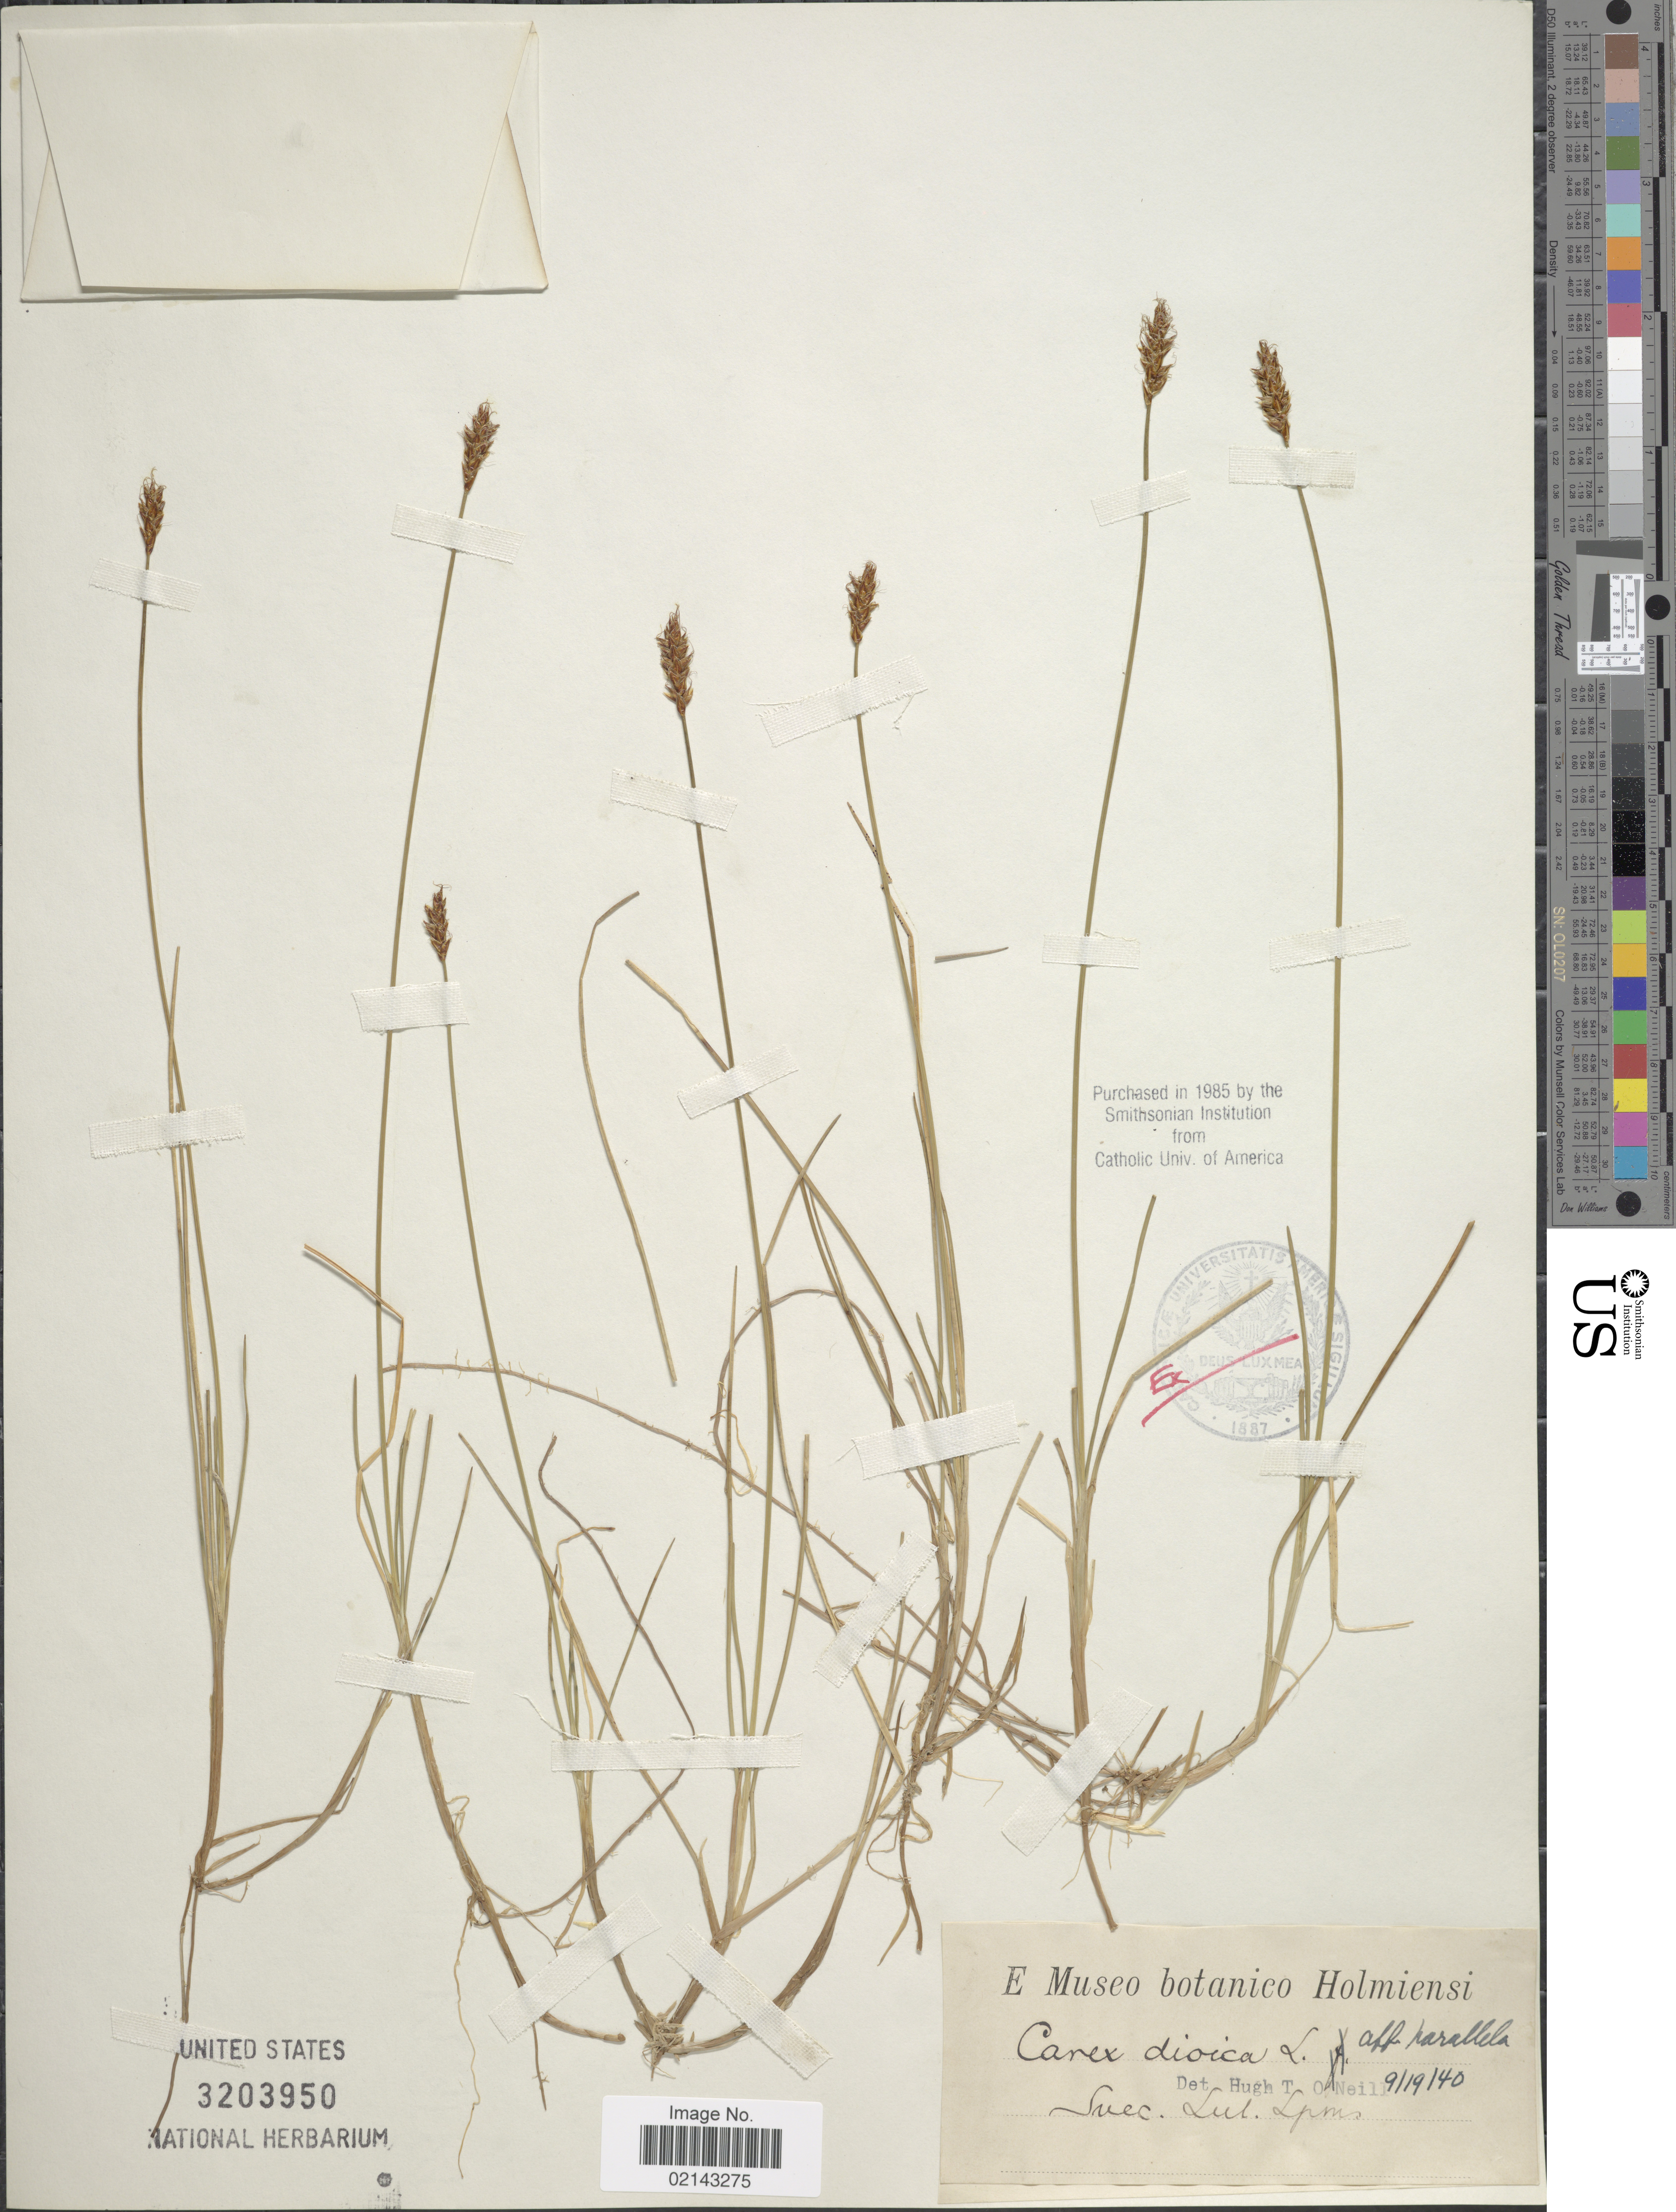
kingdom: Plantae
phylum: Tracheophyta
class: Liliopsida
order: Poales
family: Cyperaceae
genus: Carex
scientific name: Carex dioica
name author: L.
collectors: ex Museo botan. Holmiensi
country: Sweden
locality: Suec. Lul. Lpms.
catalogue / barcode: US 3203950